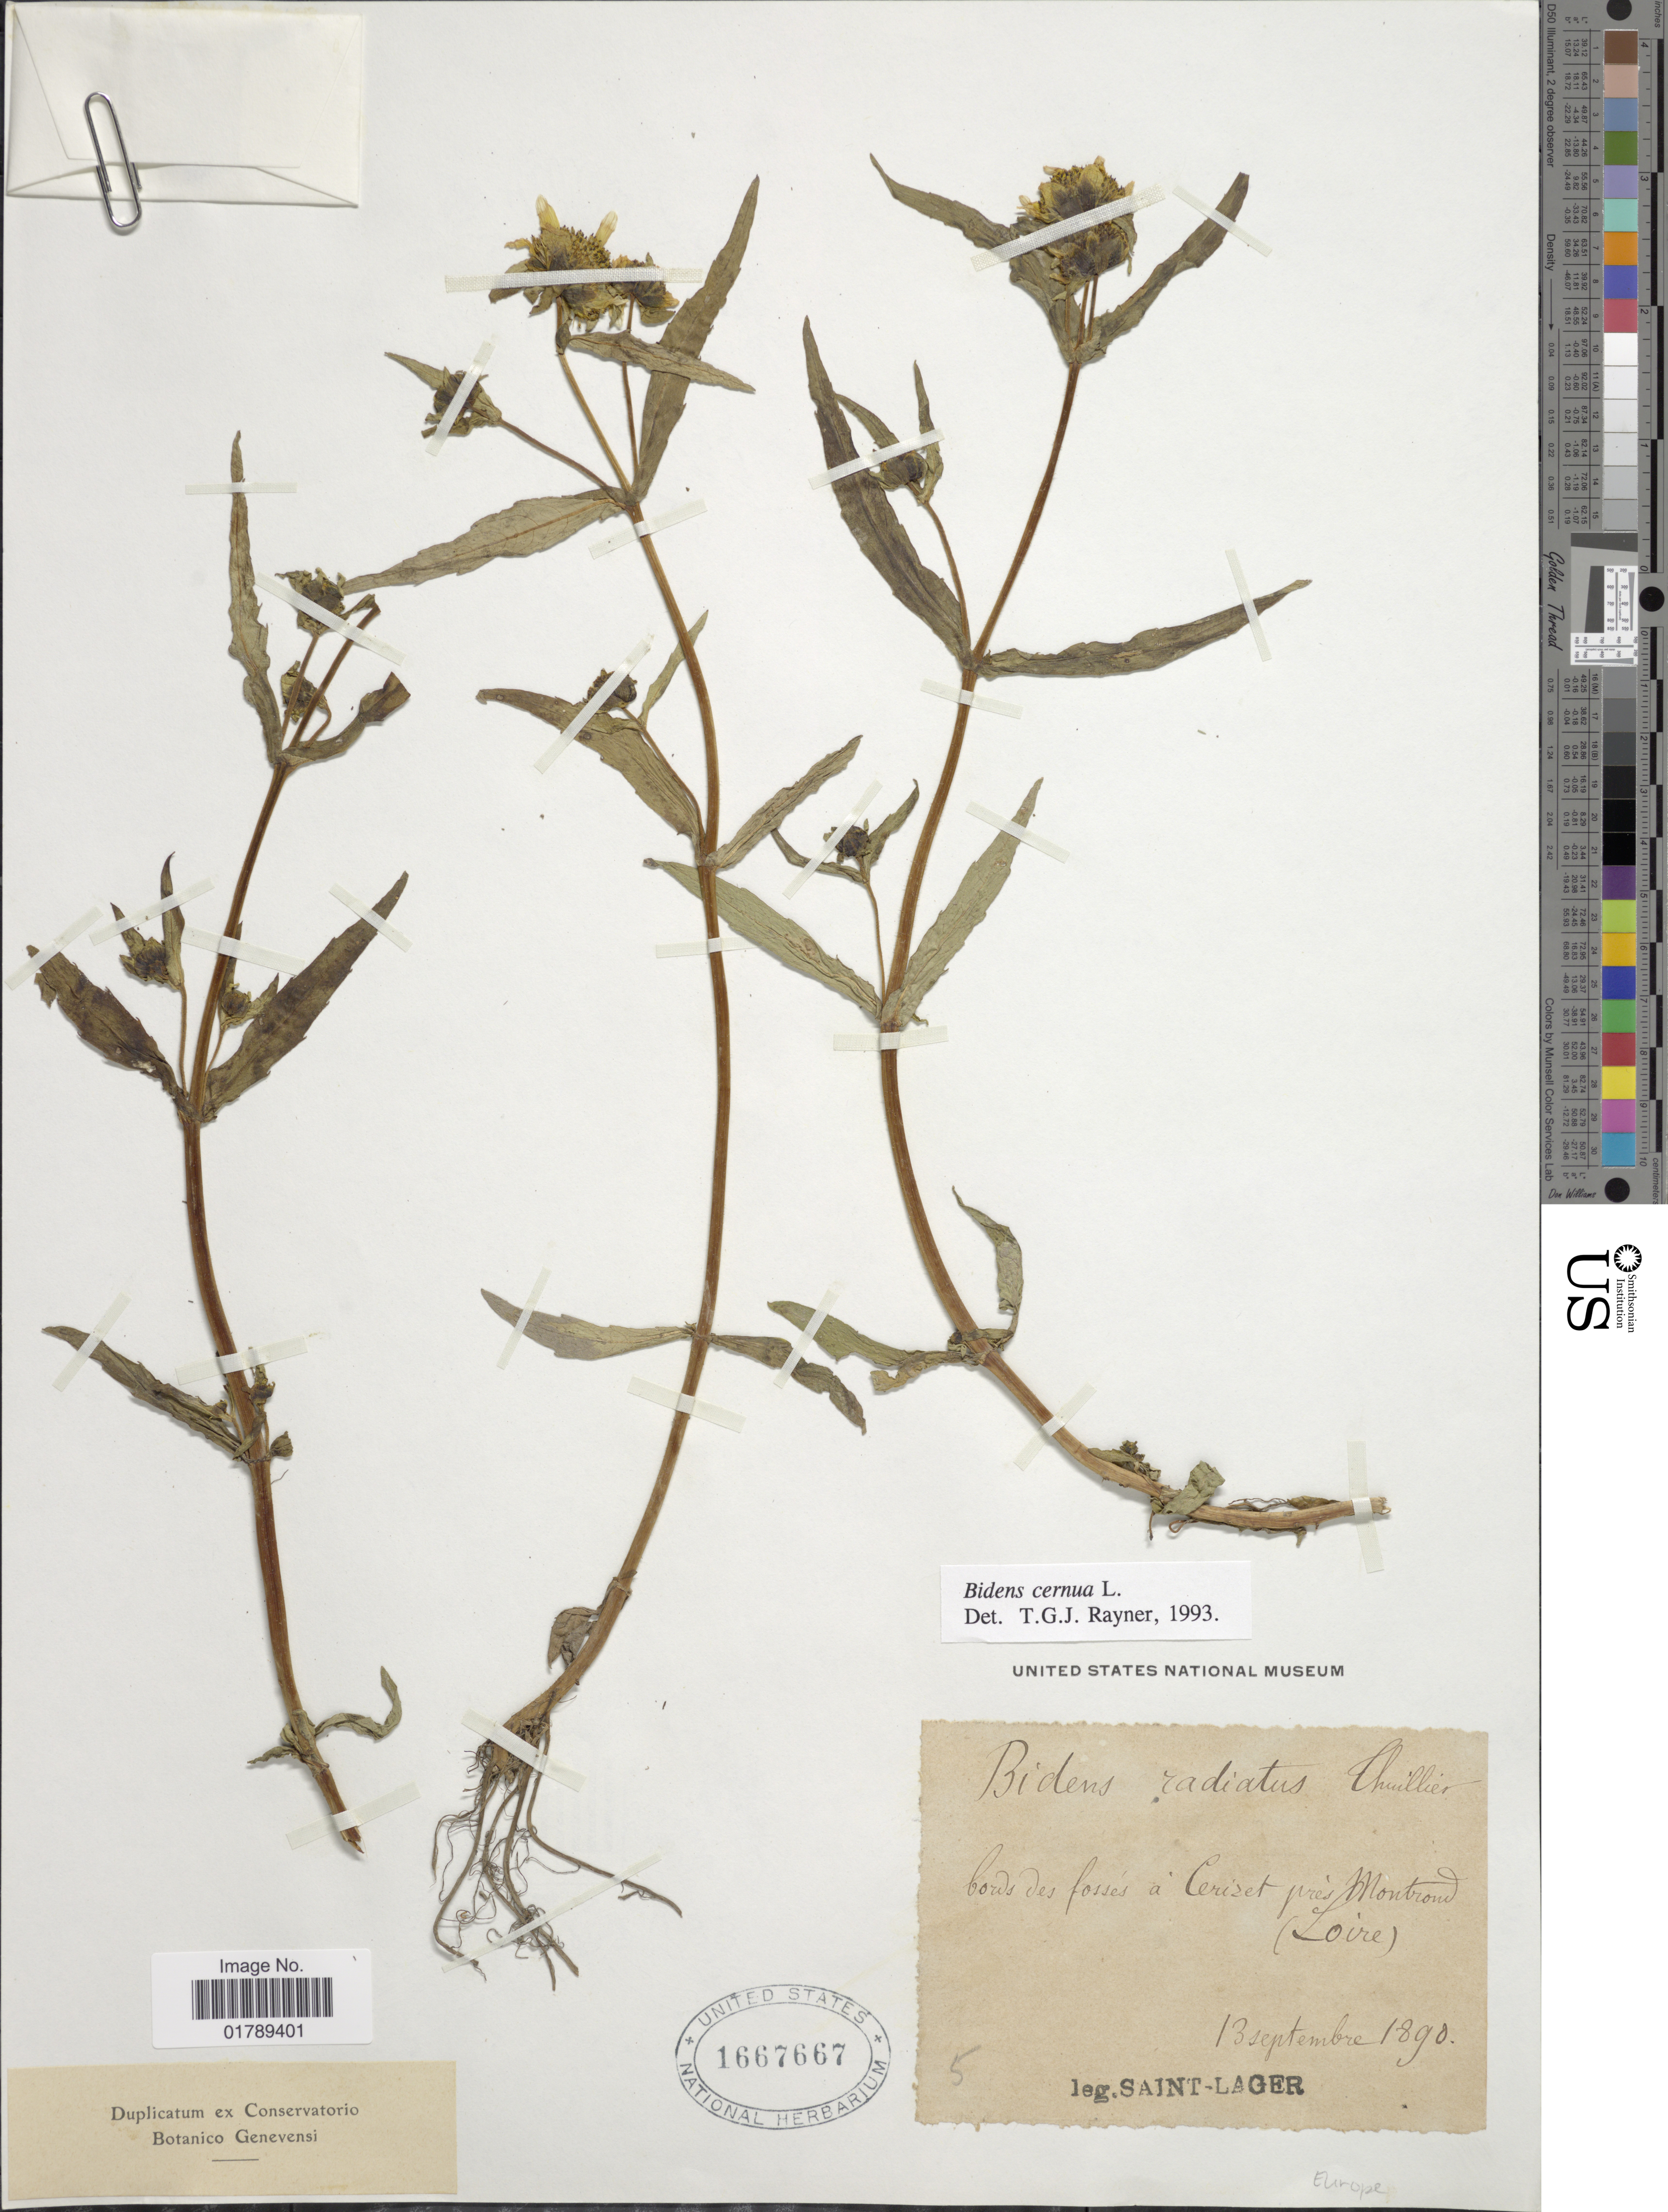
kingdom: Plantae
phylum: Tracheophyta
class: Magnoliopsida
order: Asterales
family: Asteraceae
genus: Bidens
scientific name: Bidens cernua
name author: L.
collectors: Saint-Lager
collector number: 5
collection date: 1890-09-13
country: France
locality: Cerizet pres Montrond (Loire)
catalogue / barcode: US 1667667